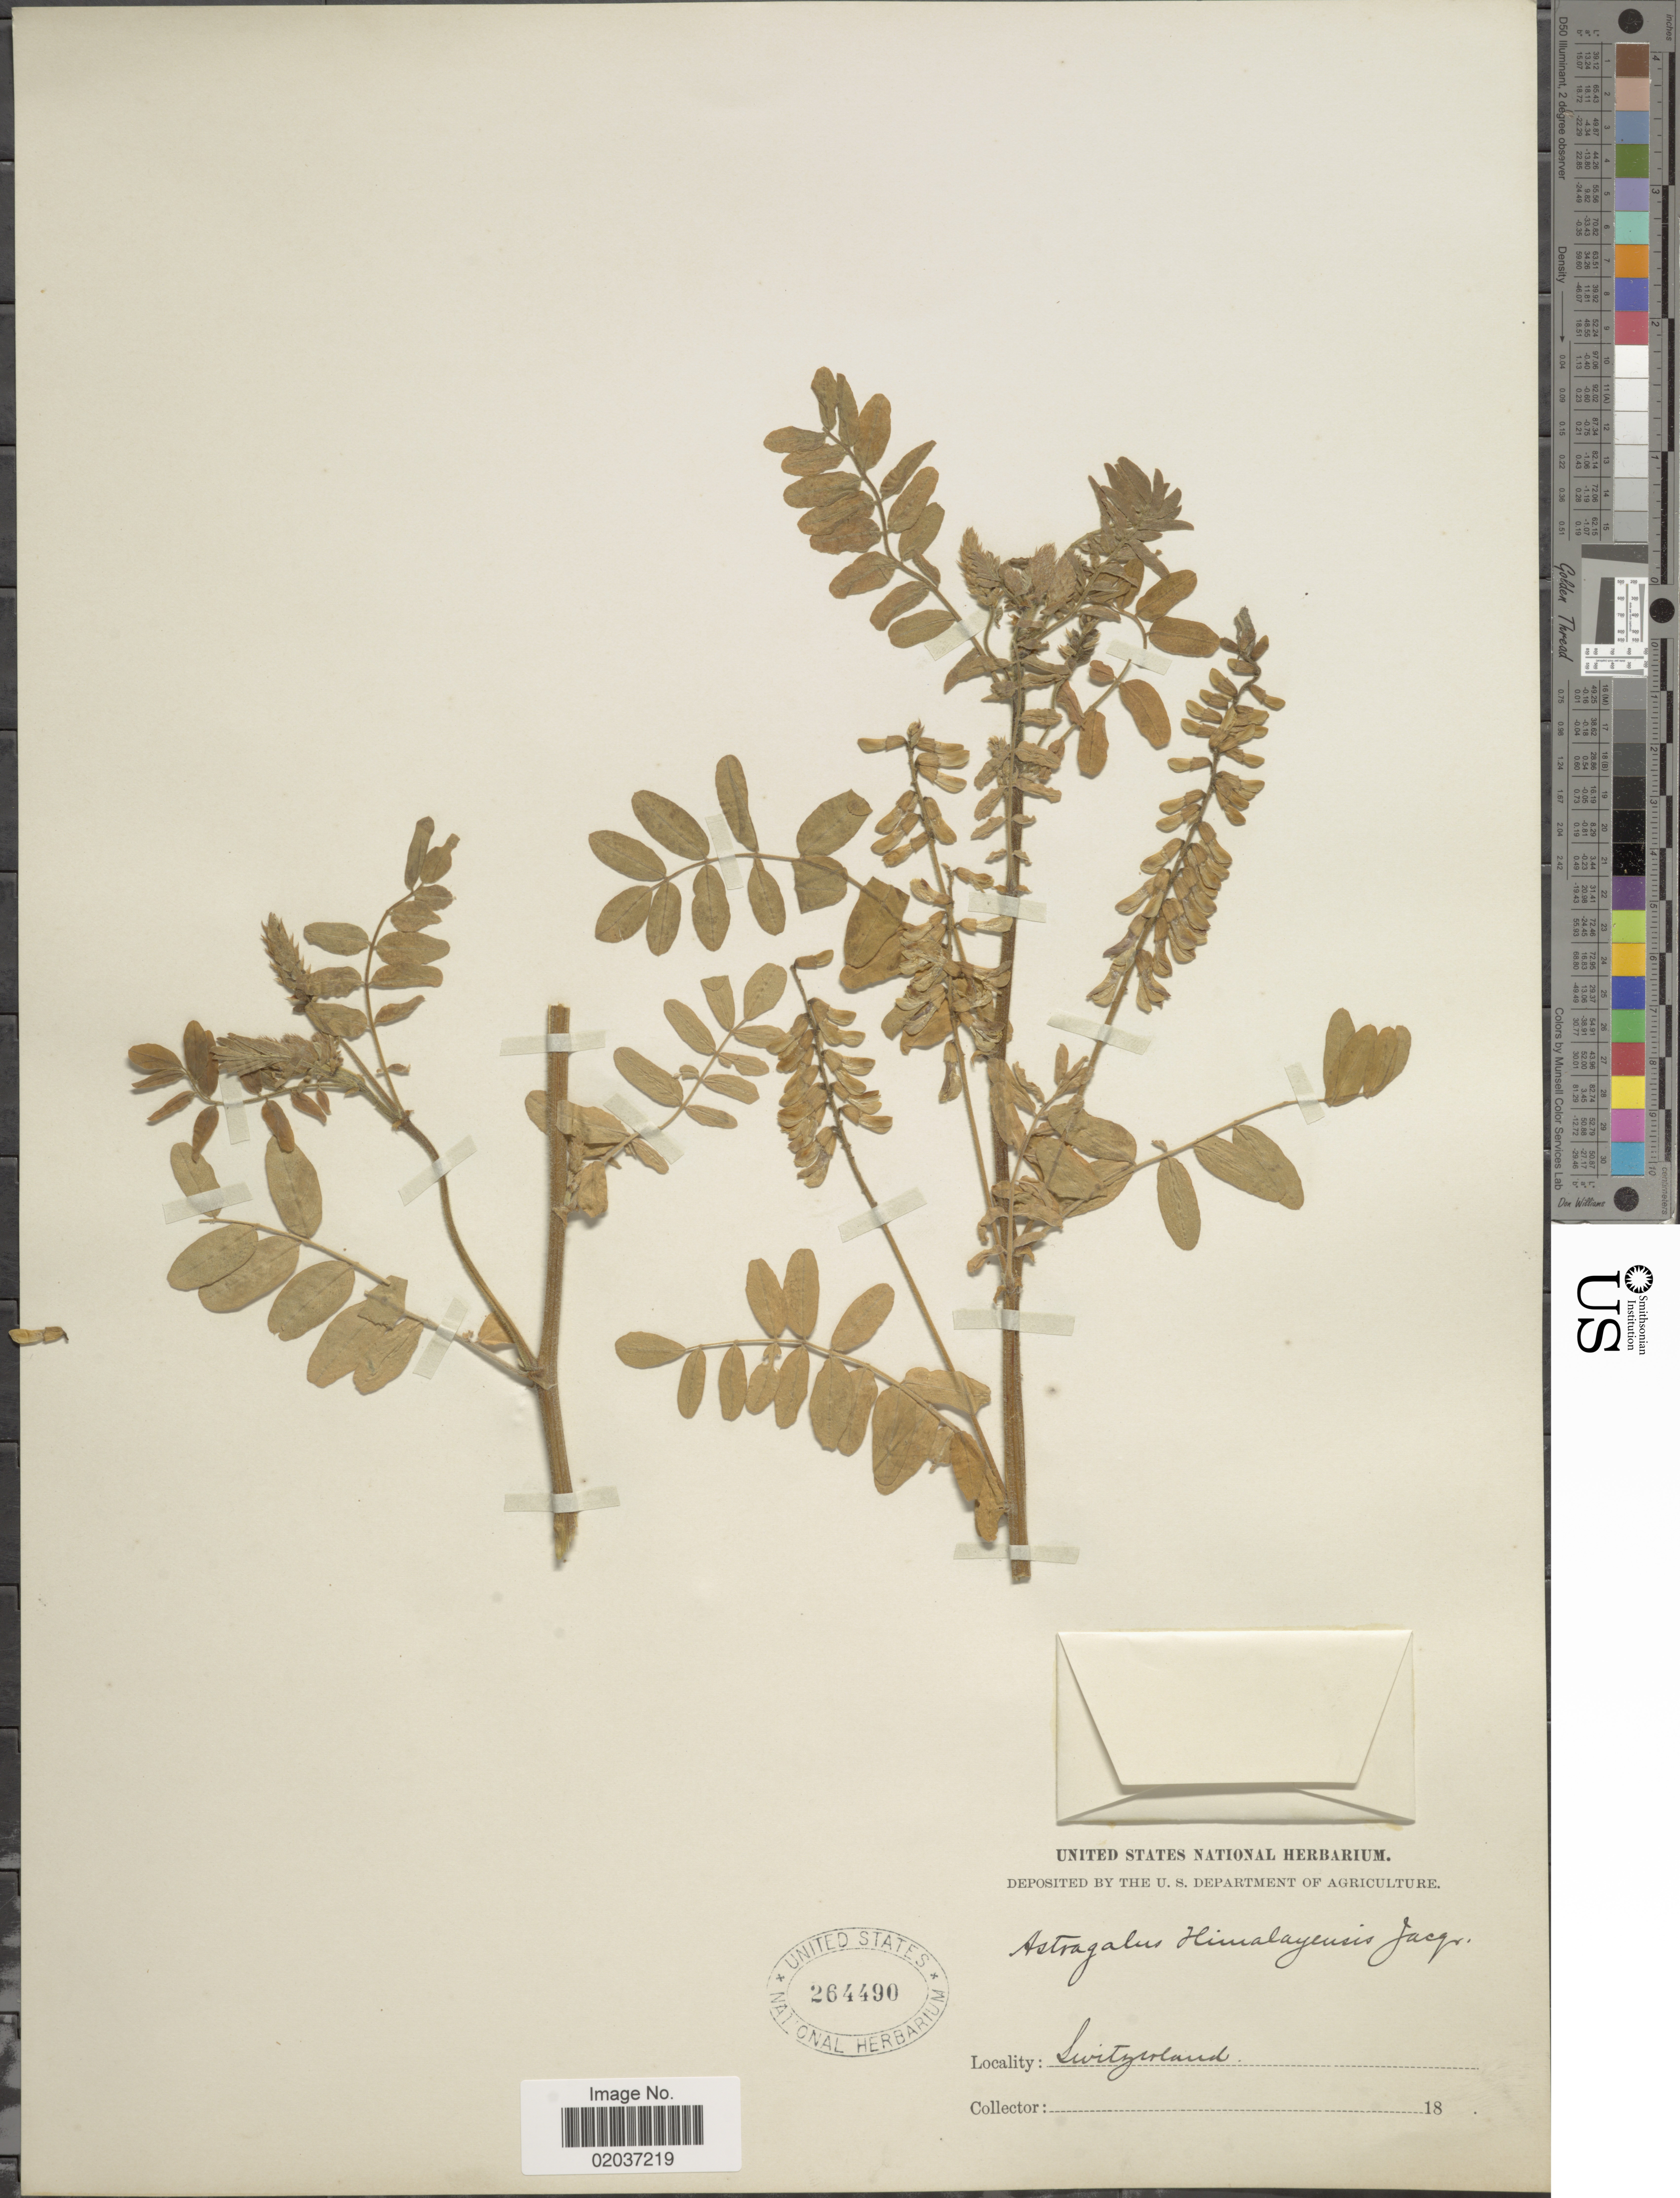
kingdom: Plantae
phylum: Tracheophyta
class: Magnoliopsida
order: Fabales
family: Fabaceae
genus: Astragalus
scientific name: Astragalus himalayensis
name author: Jacq. ex Heynh.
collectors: ex herb. United States National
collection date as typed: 18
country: Switzerland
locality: Switzerland.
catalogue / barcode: US 264490